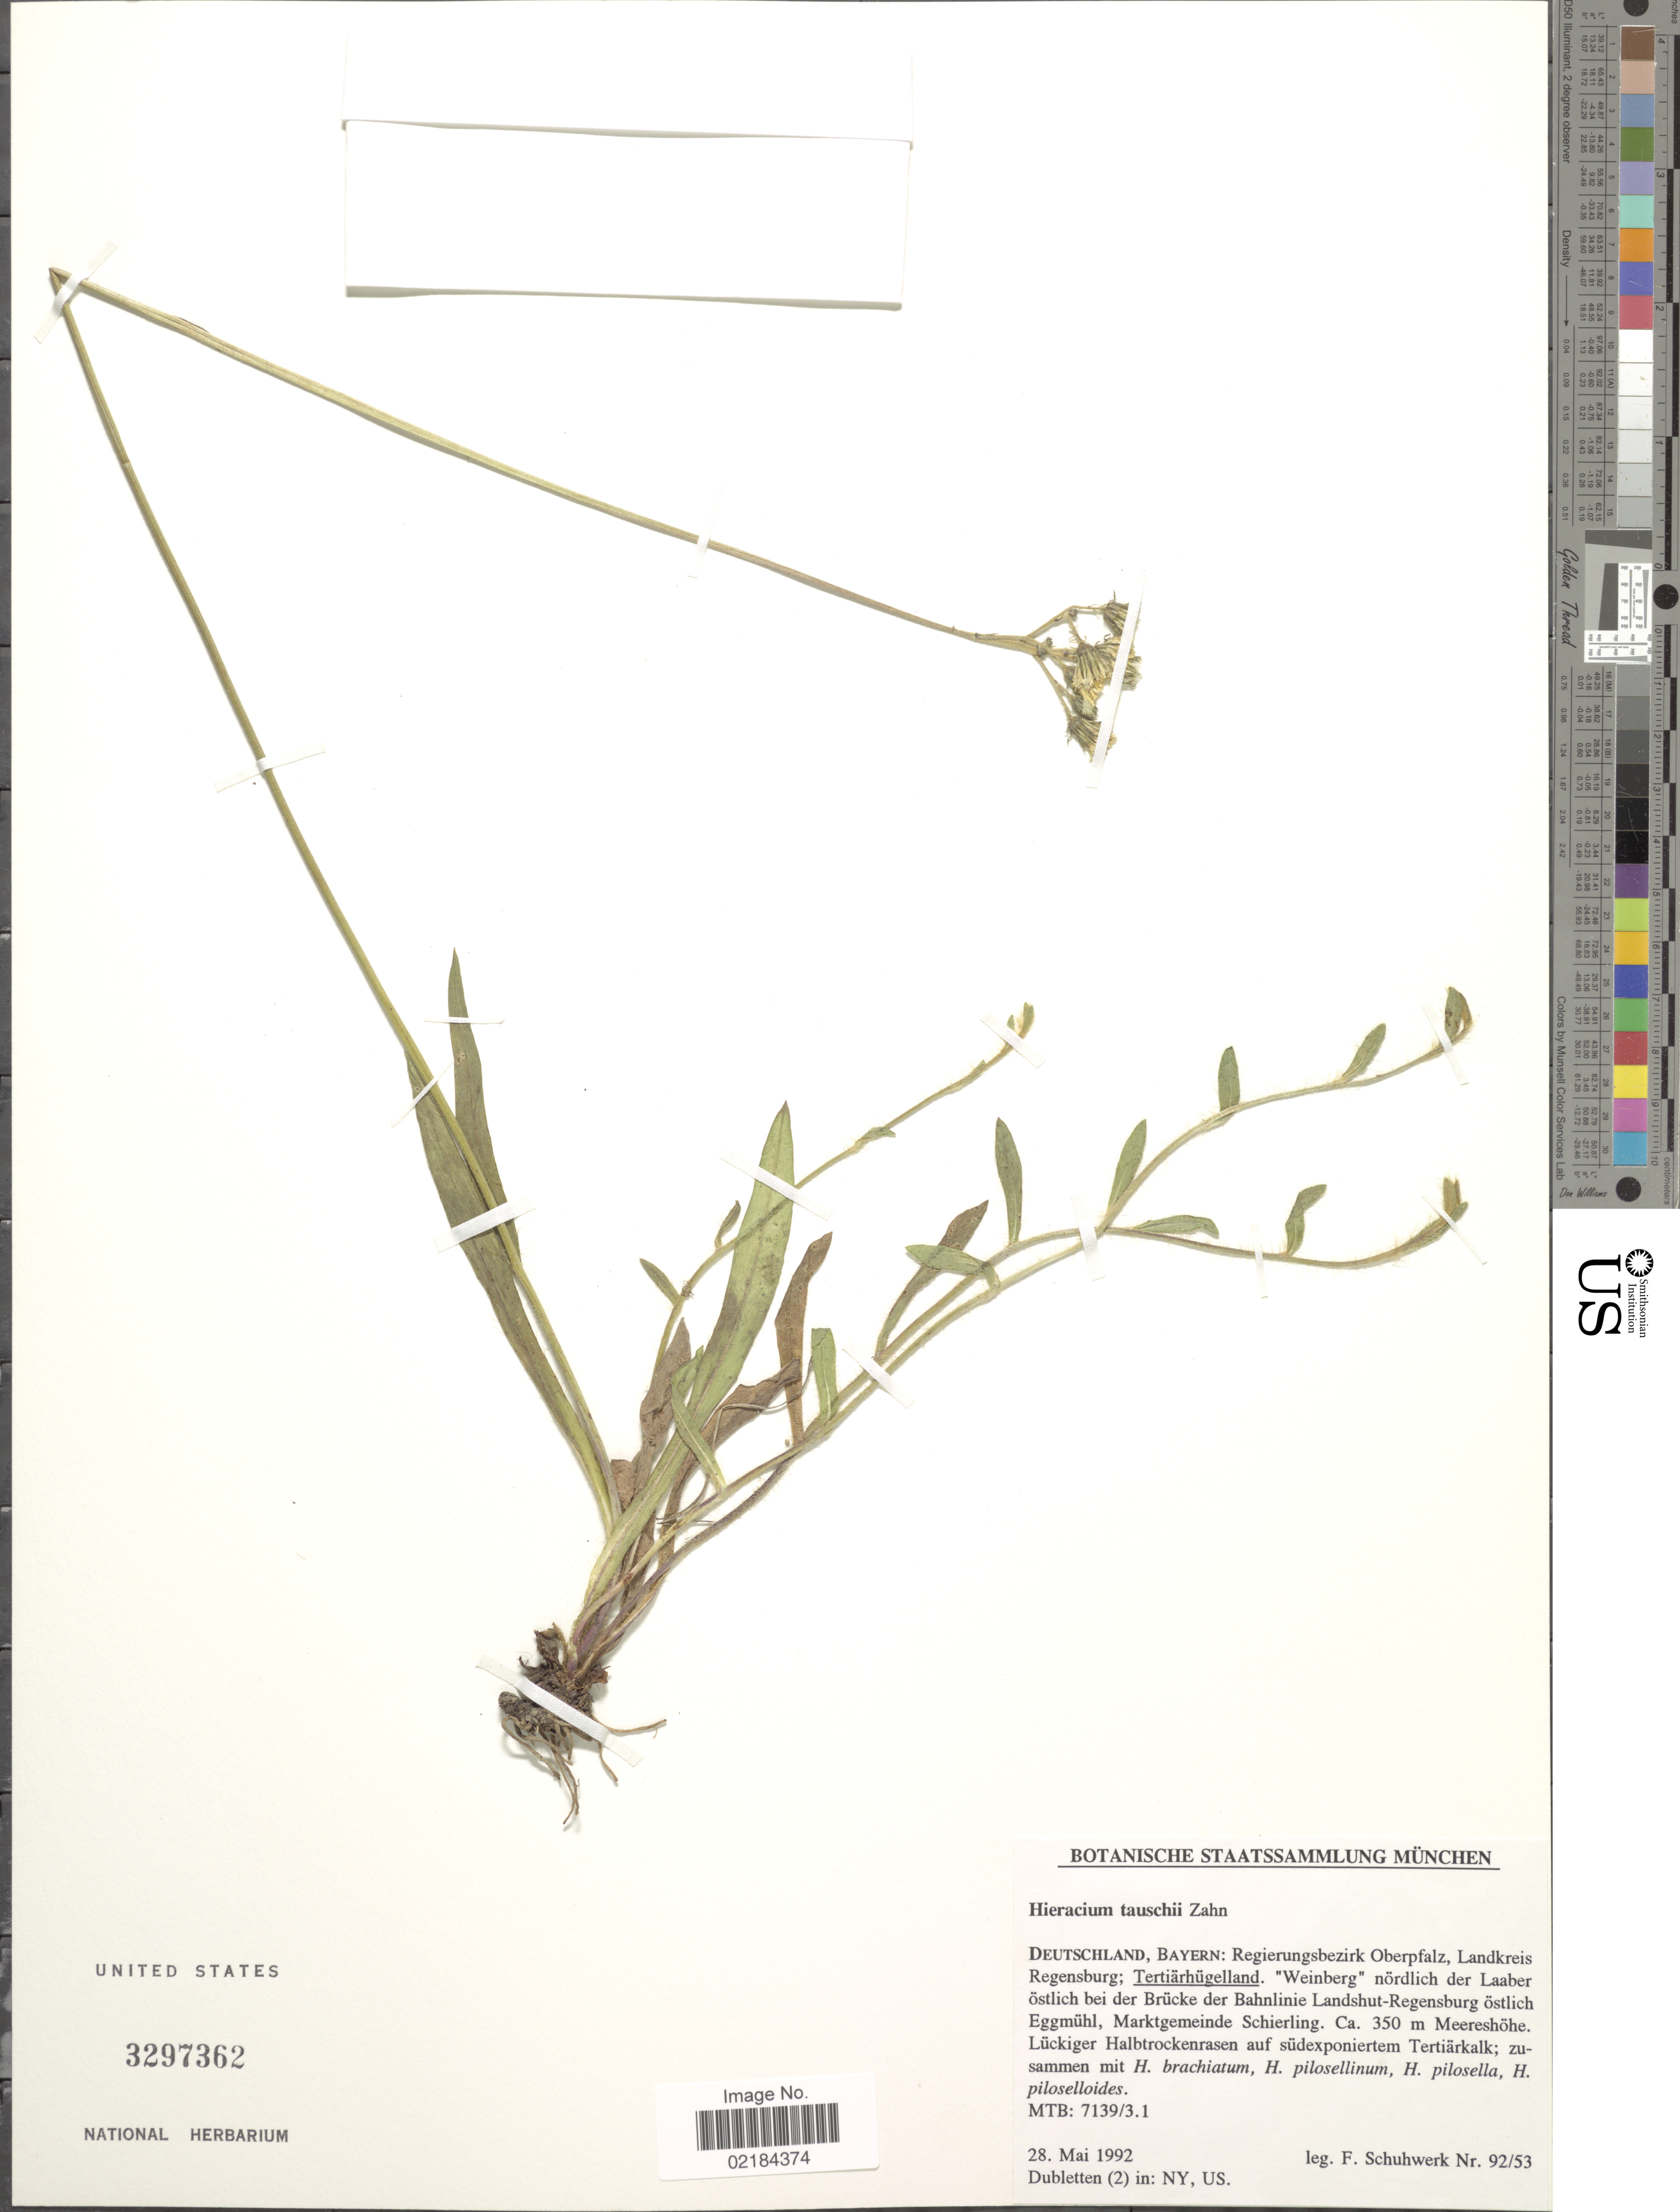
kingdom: Plantae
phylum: Tracheophyta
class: Magnoliopsida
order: Asterales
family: Asteraceae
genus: Pilosella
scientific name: Pilosella densiflora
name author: (Tausch) Soják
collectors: Schuhwerk, F.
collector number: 92/53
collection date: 1992-05-22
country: Germany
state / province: Bayern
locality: Deutschland, Bayern: Regierungsbezirk Oberpfalz, Landkreis Regensburg; Tertiarhugelland. "Weinberg"nordlich der Laaber ostlich bei der Brucke der Bahnlinie Landshut-Regensburg ostlich Eggmuhl, Marktgemeinde Schierling.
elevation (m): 350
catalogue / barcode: US 3297362